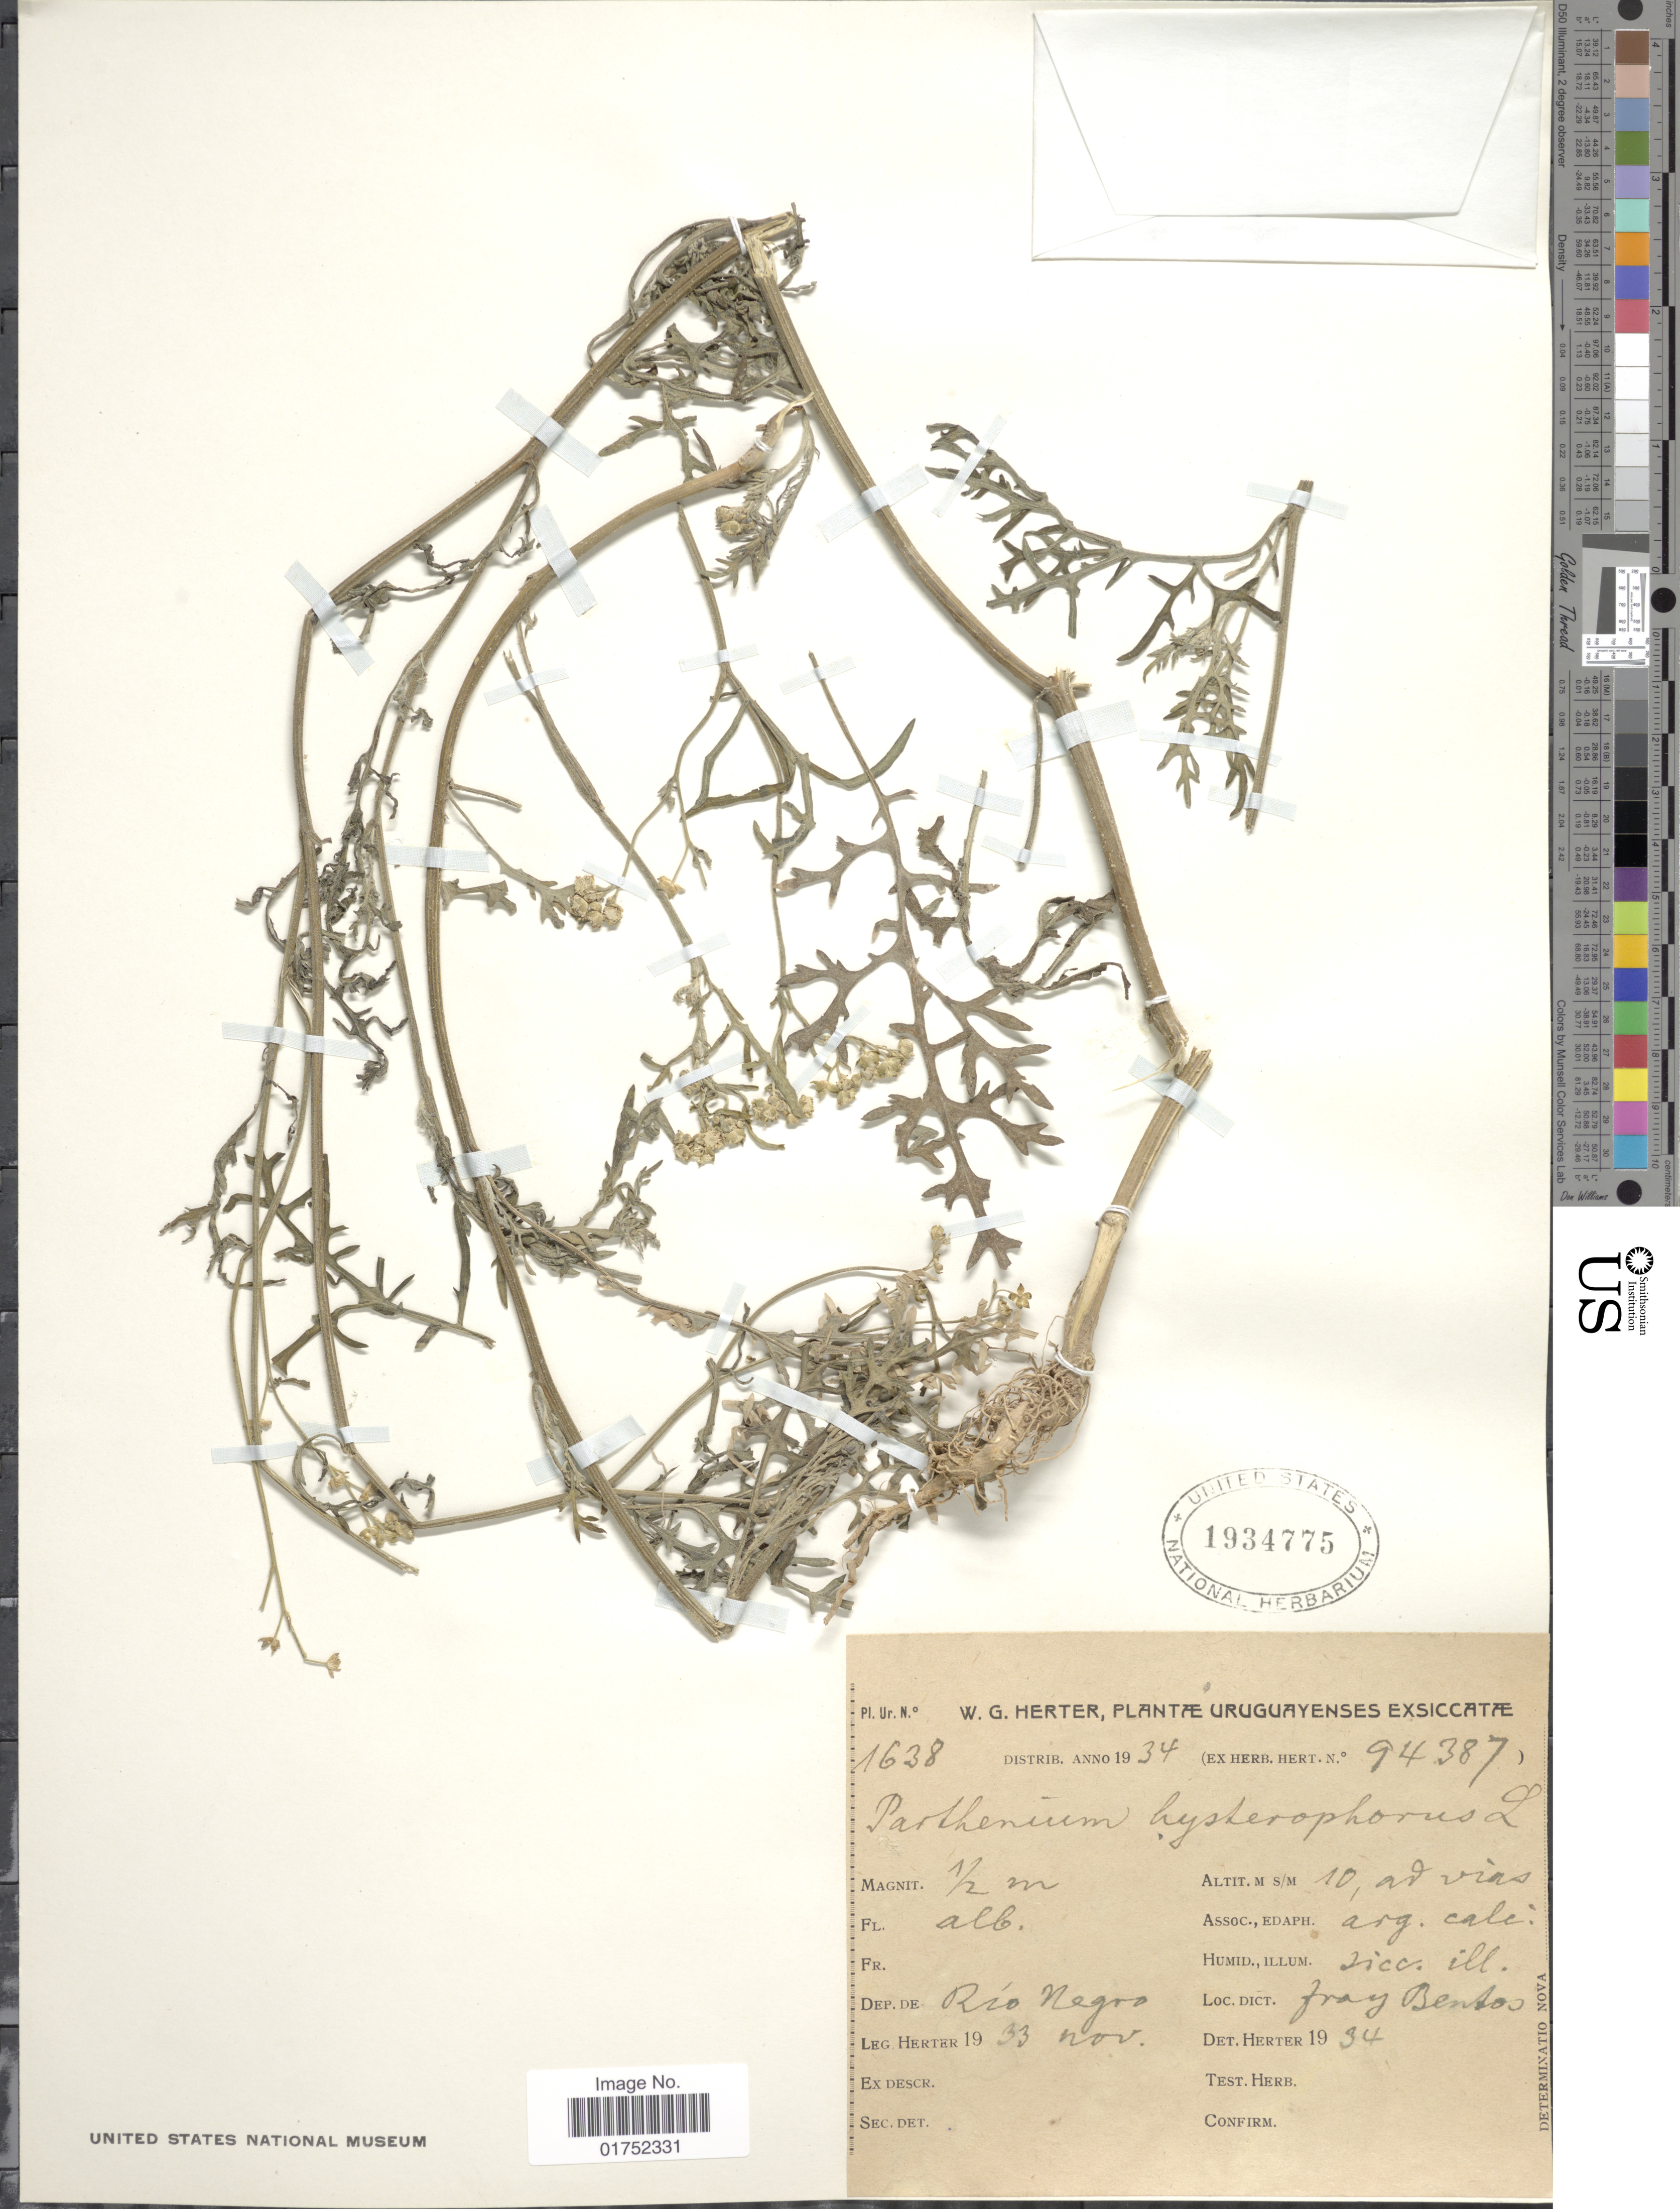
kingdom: Plantae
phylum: Tracheophyta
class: Magnoliopsida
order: Asterales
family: Asteraceae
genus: Parthenium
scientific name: Parthenium hysterophorus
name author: L.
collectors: W. G. Herter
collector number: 1638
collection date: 1933-11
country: Uruguay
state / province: Rio Negro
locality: Fray Bentos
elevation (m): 10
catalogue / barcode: US 1934775